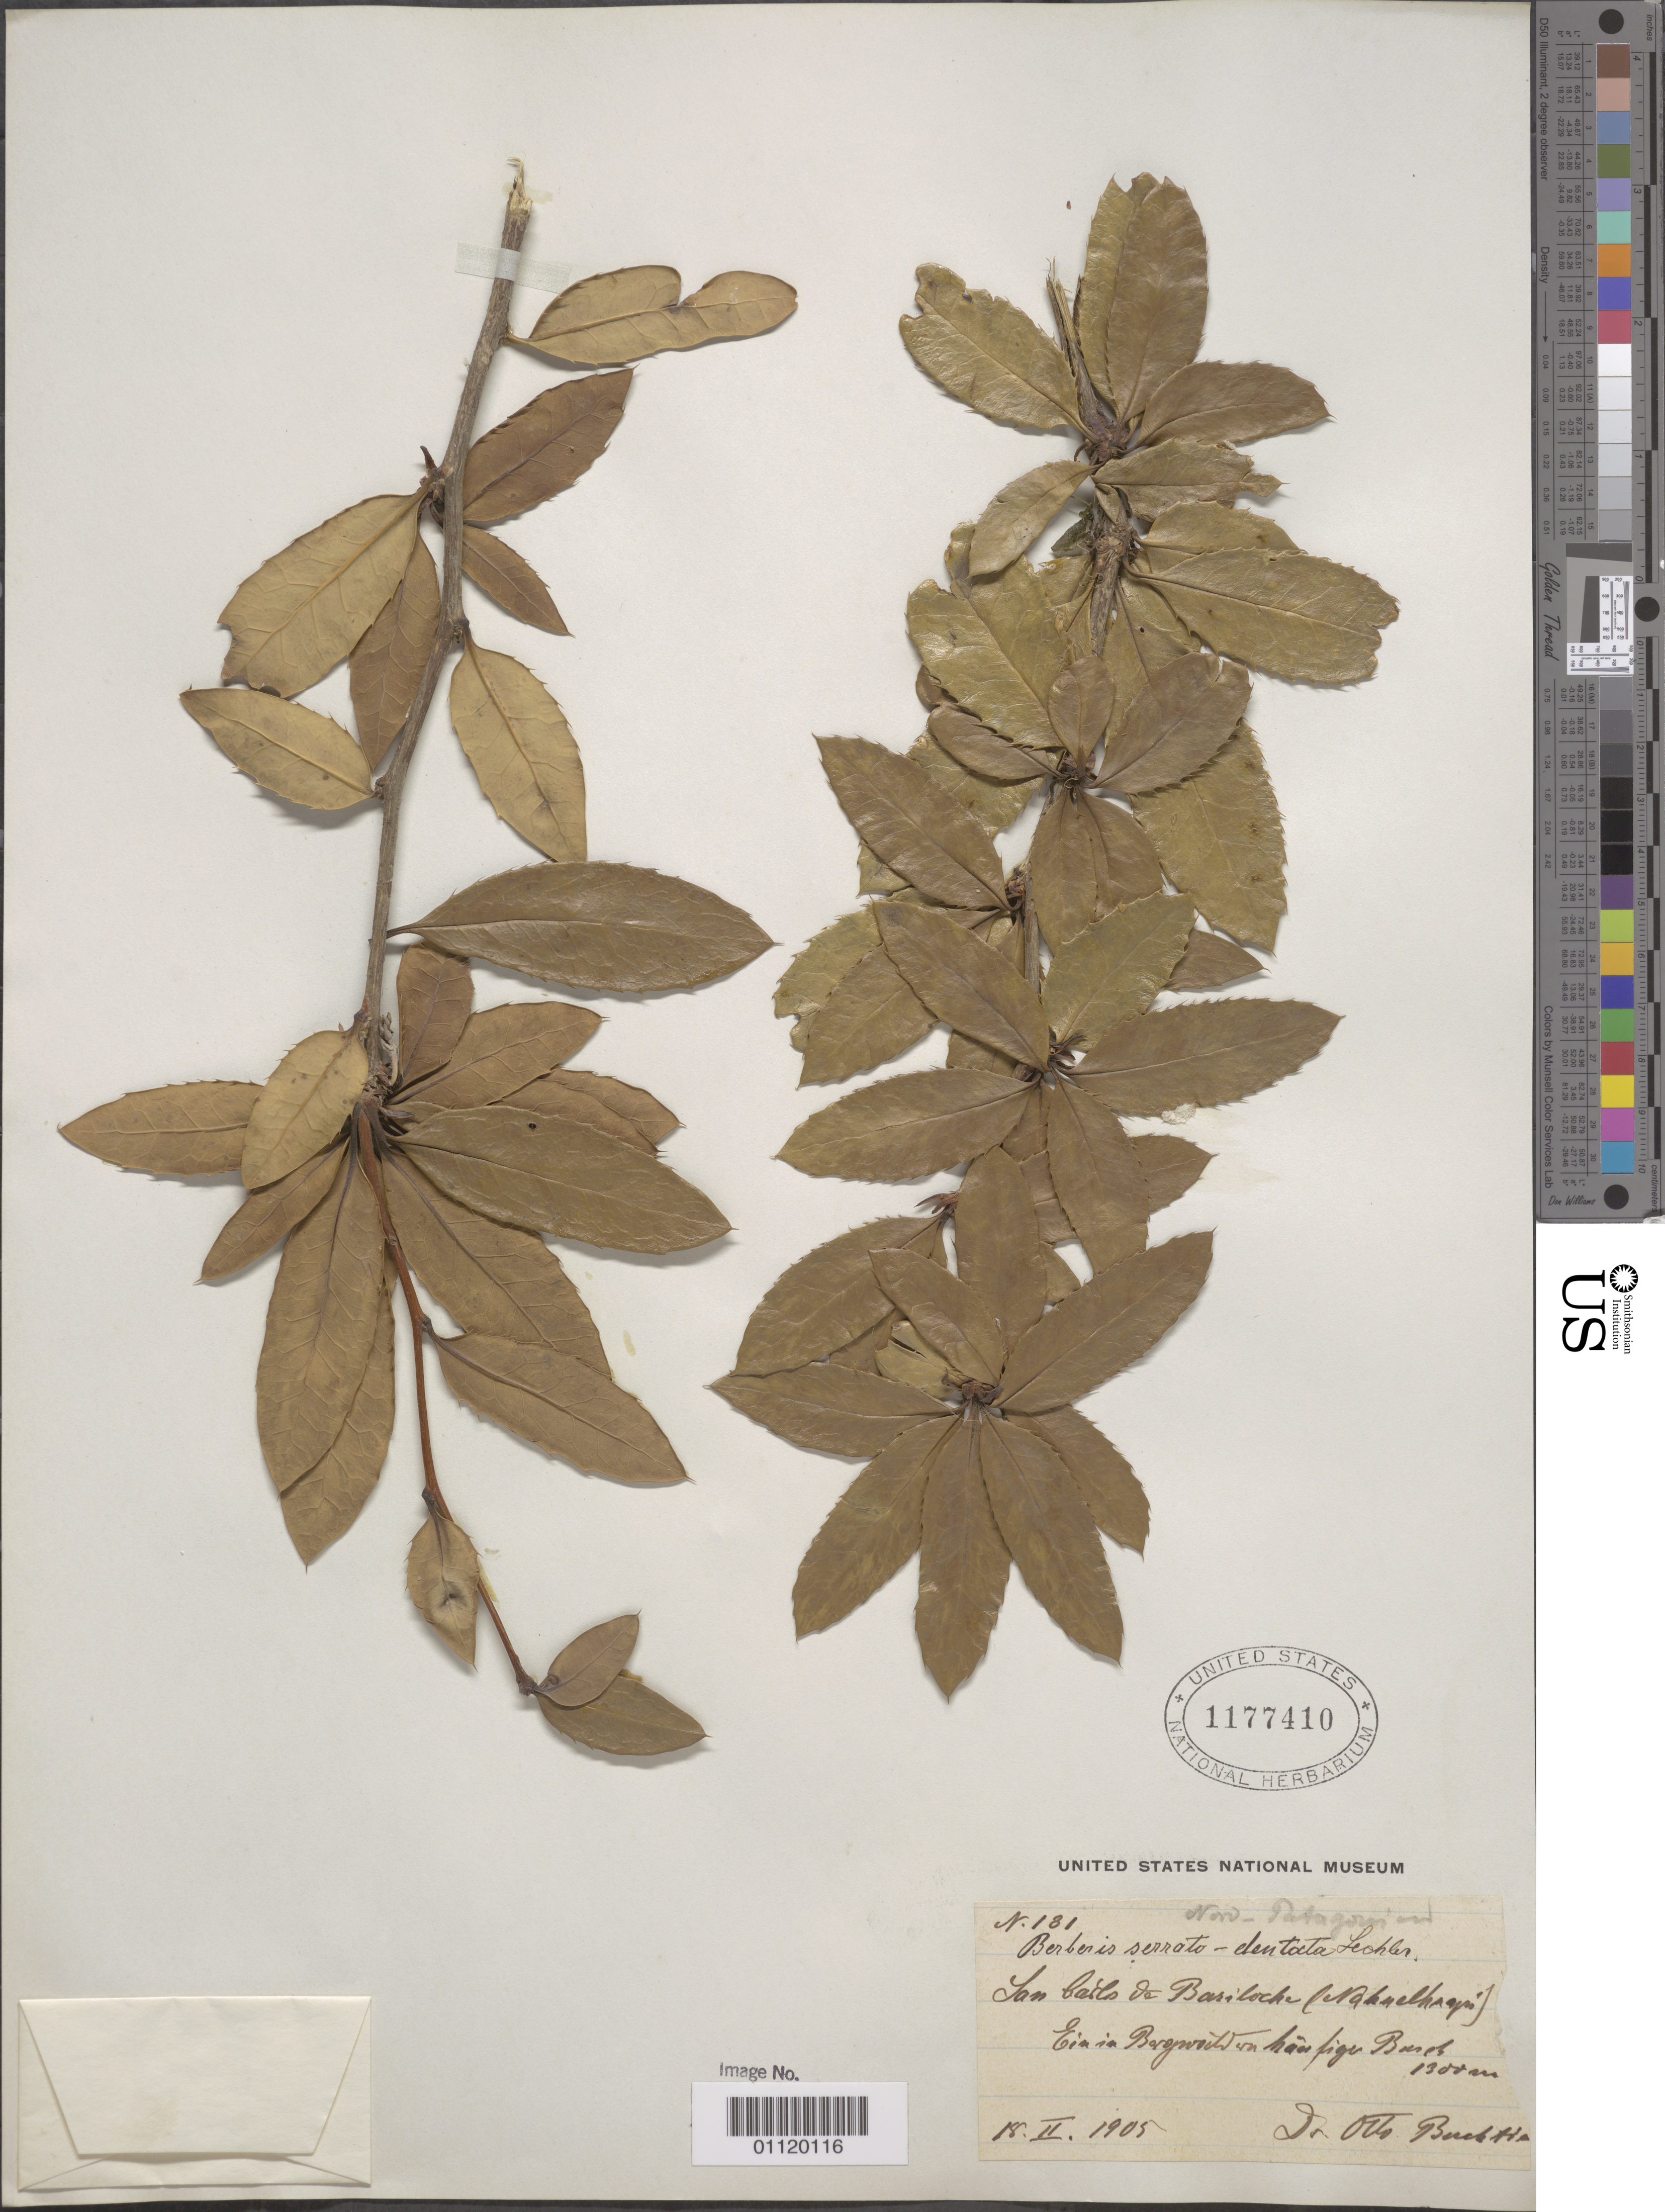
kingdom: Plantae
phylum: Tracheophyta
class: Magnoliopsida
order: Ranunculales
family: Berberidaceae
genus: Berberis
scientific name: Berberis serratodentata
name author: Lech.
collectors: O. Buchtien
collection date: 1905-02-18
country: Argentina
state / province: Río Negro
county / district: Bariloche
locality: San Carlos de Bariloche, (surrounded by) Nahuel Huapi (National Park).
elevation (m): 1300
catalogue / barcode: US 1177410